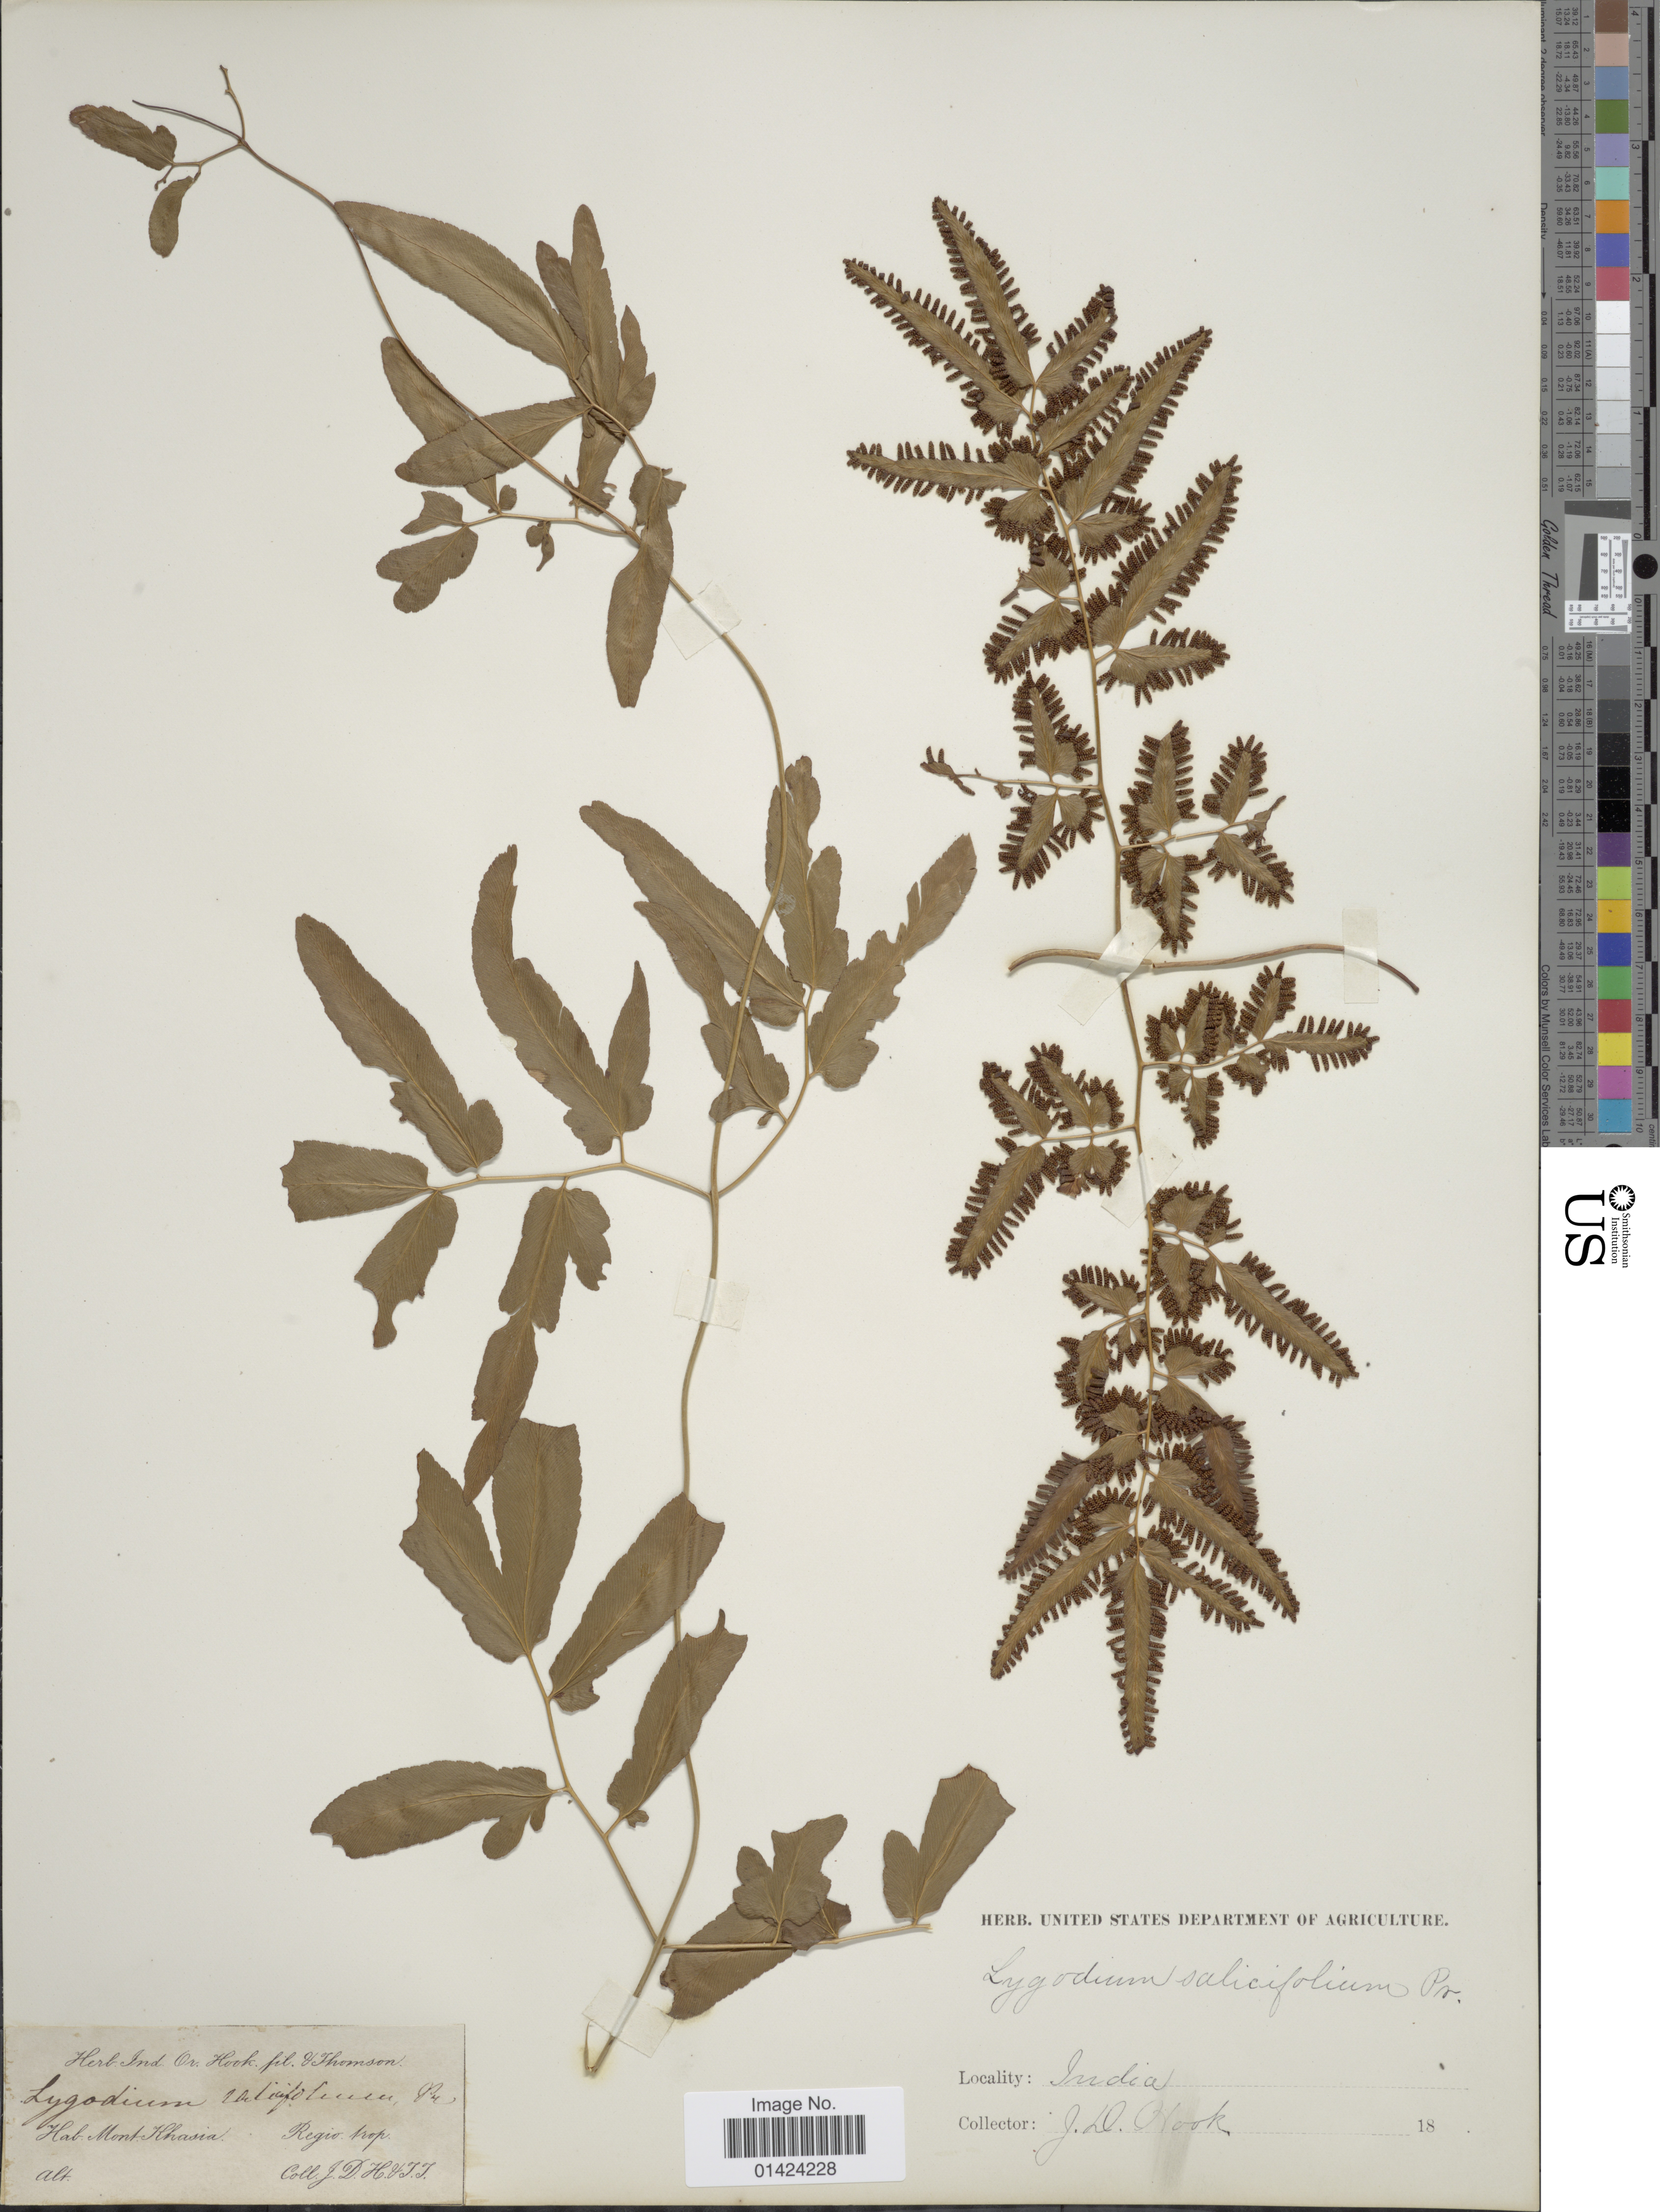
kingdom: Plantae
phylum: Tracheophyta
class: Polypodiopsida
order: Schizaeales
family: Lygodiaceae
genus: Lygodium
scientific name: Lygodium flexuosum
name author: Sw.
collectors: J. D. Hooker & T. Thomson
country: India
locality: Mont. Khasia.